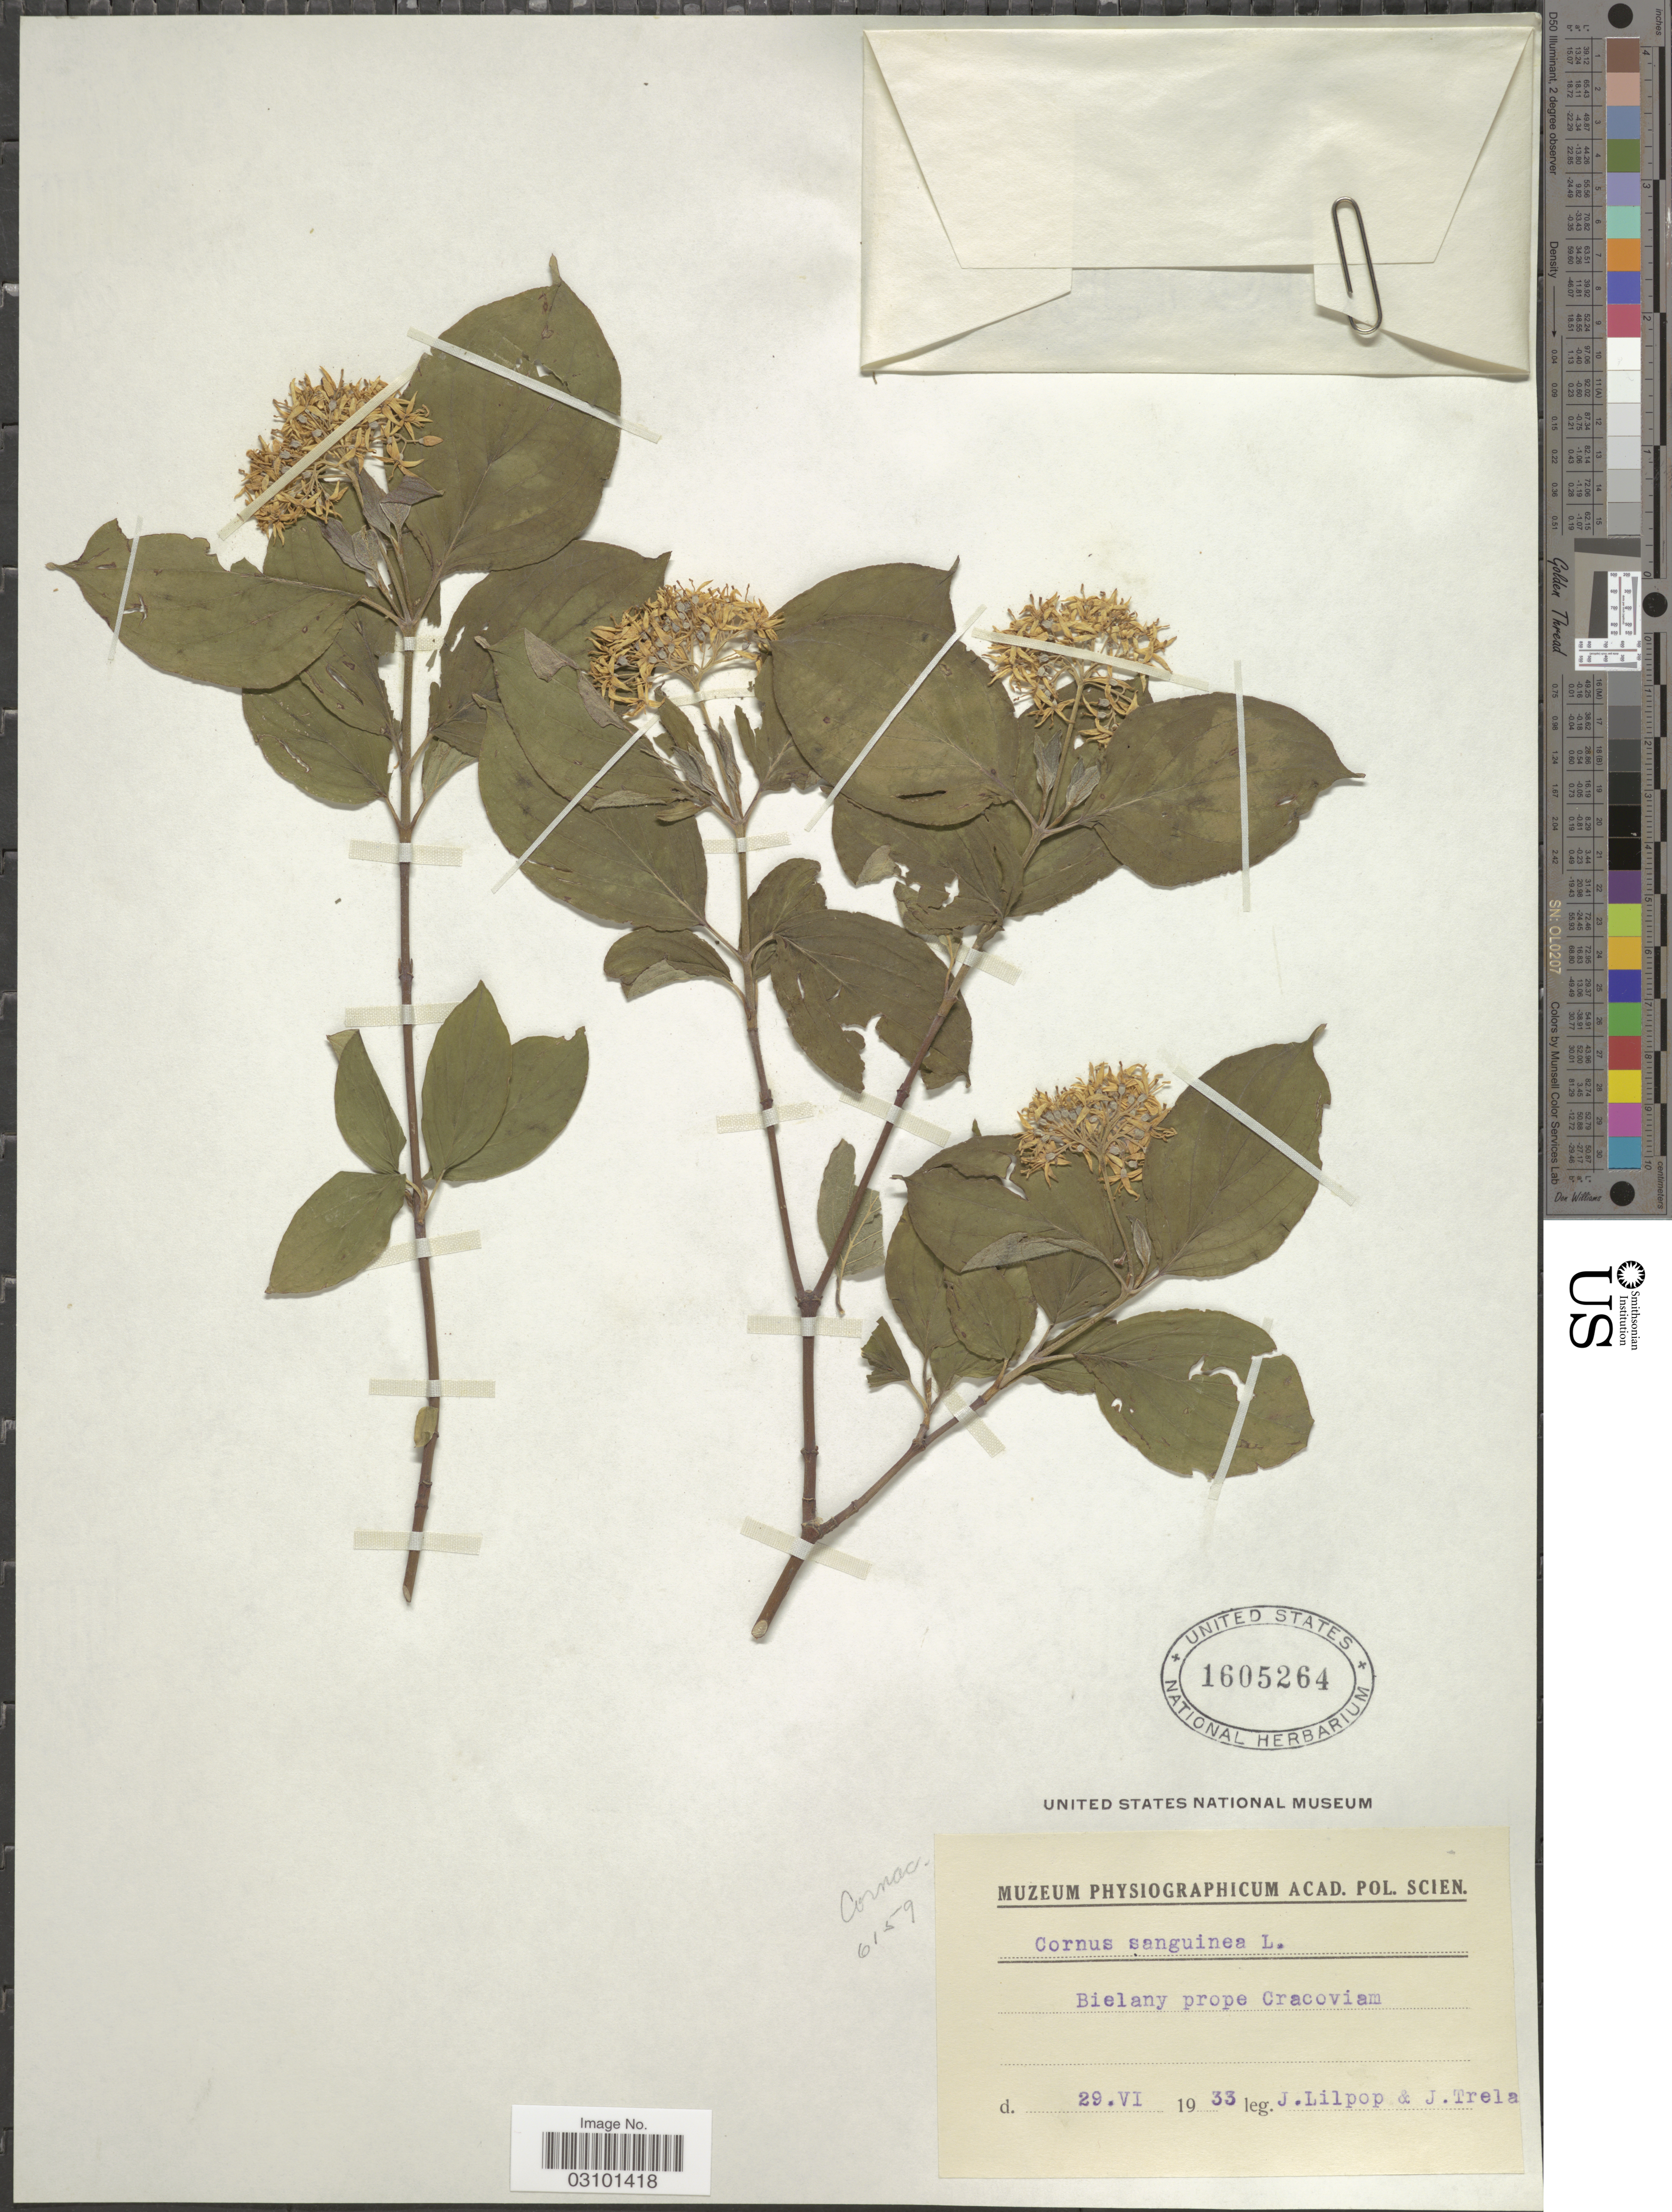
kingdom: Plantae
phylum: Tracheophyta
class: Magnoliopsida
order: Cornales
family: Cornaceae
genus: Cornus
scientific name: Cornus sanguinea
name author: L.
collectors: J. Lilpop & J. Trela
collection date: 1933-06-29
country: Poland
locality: Bielany prope Cracoviam.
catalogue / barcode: US 1605264